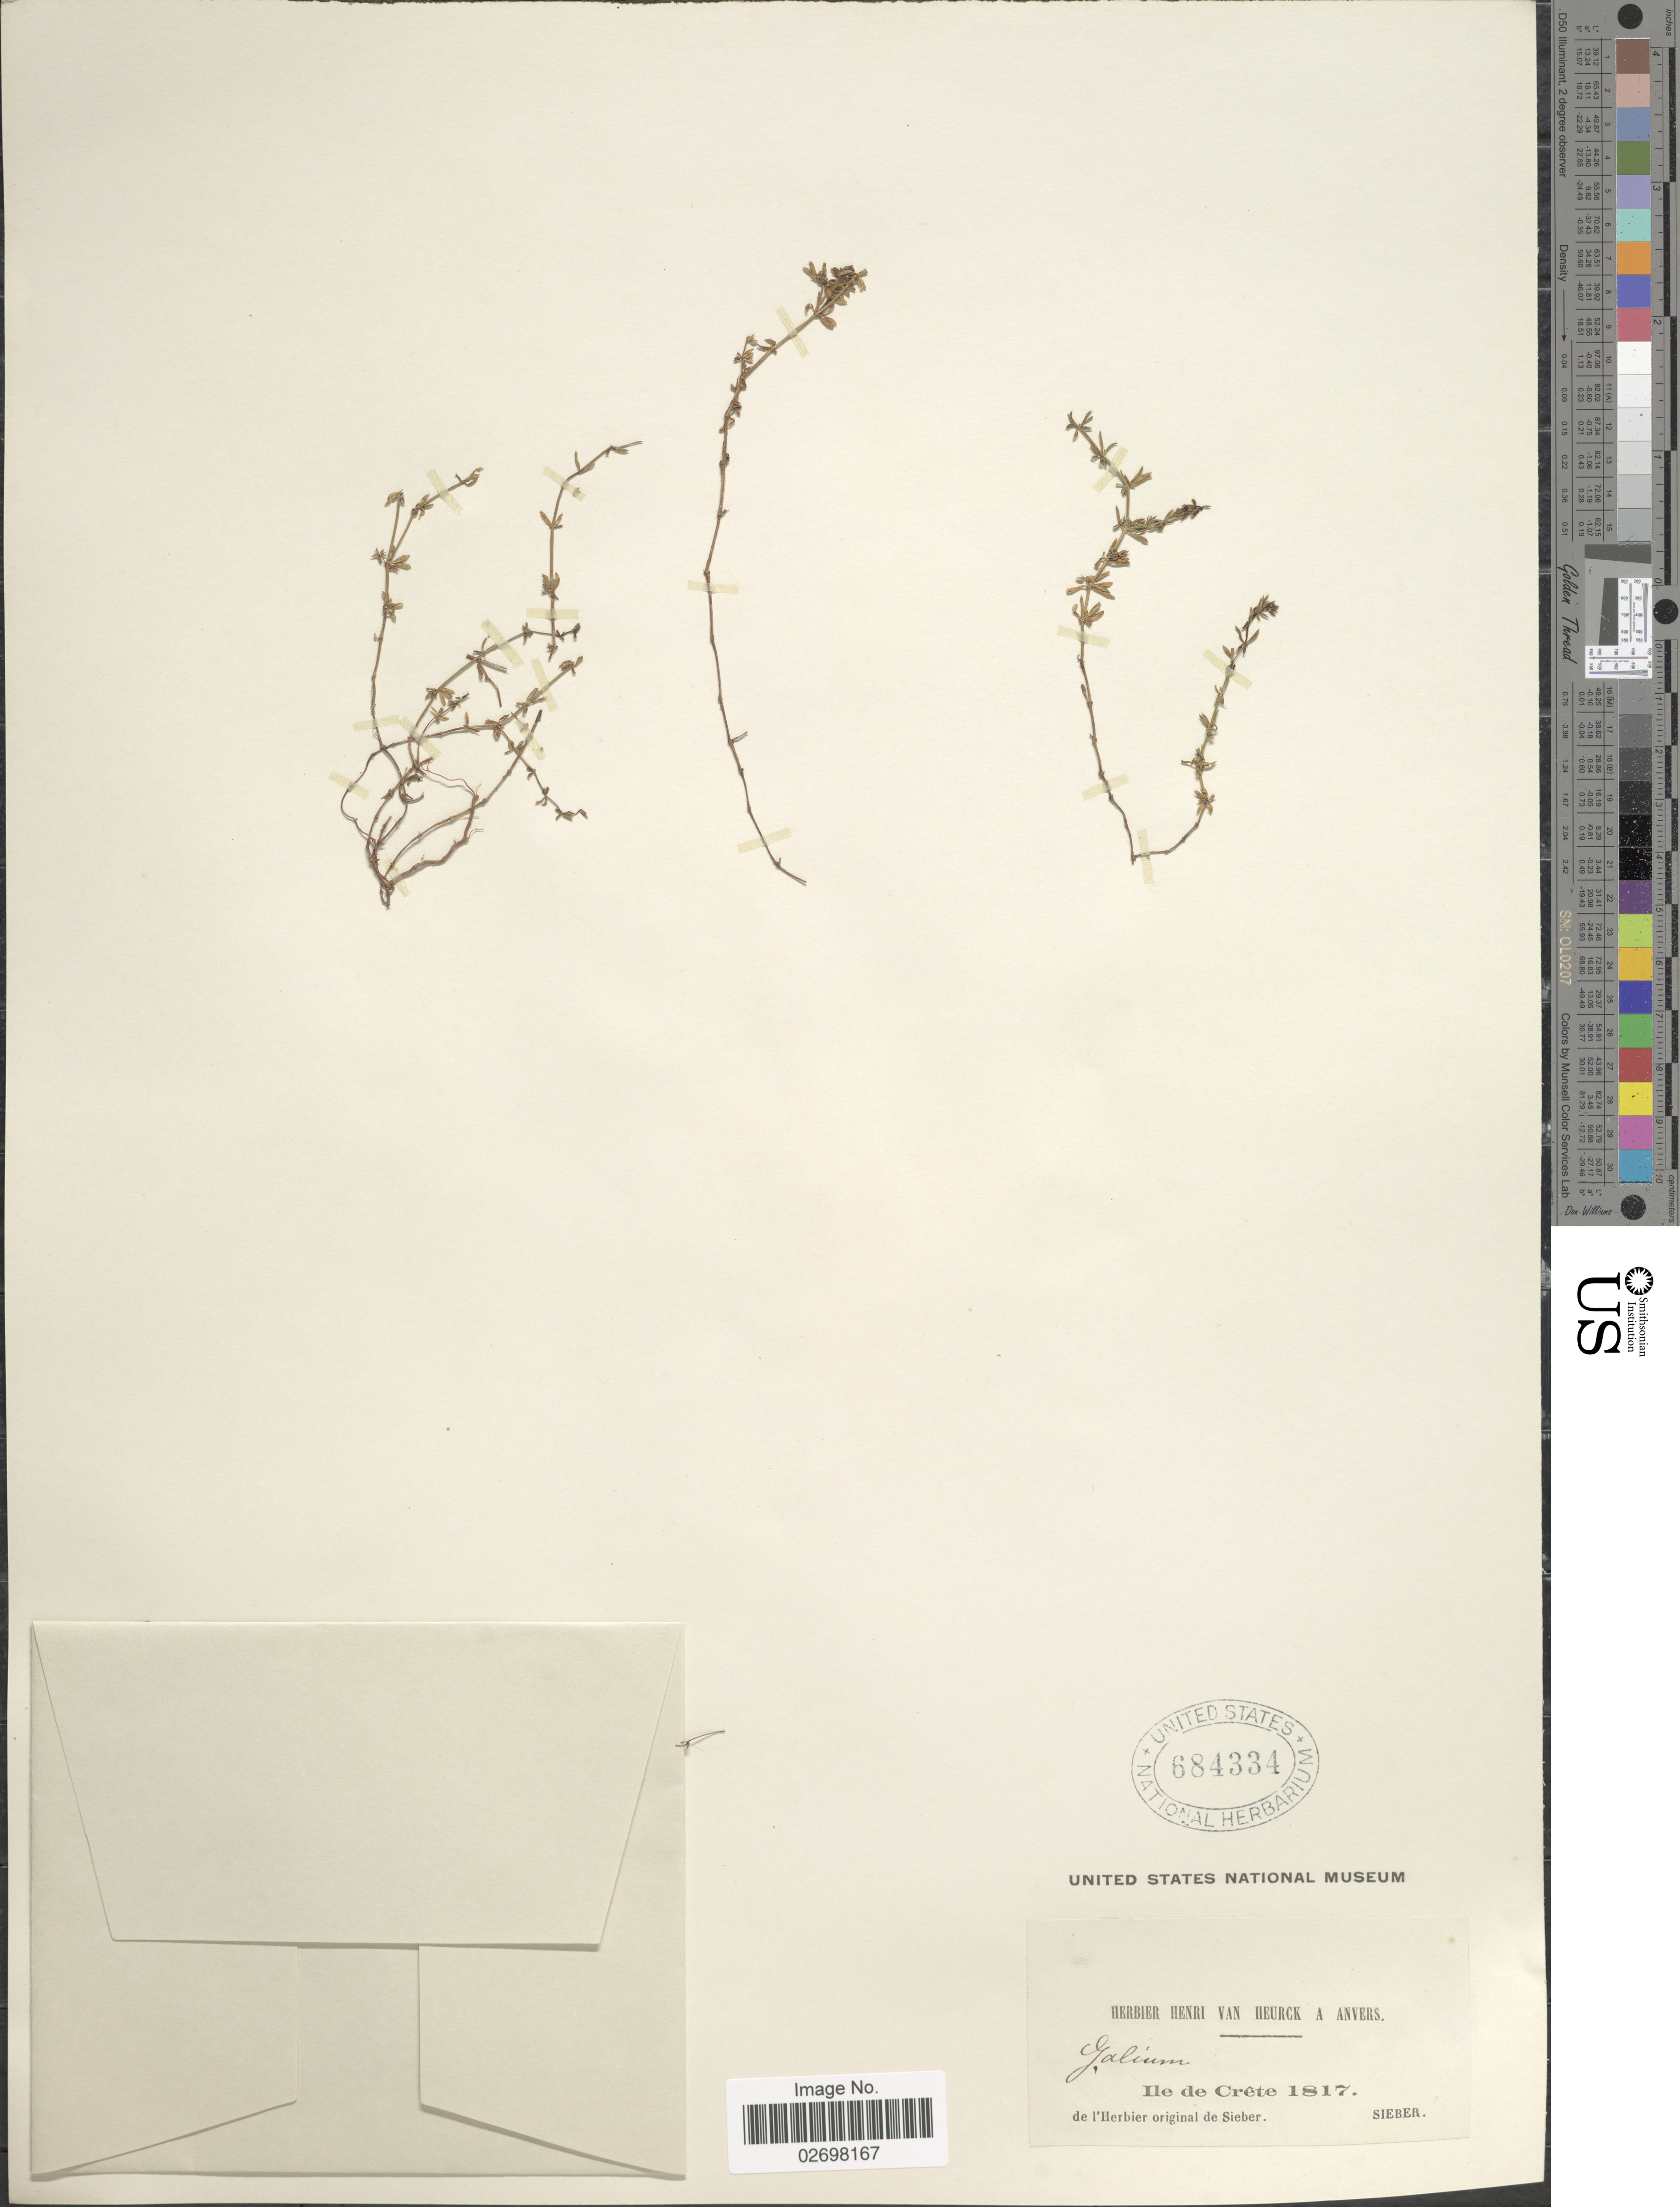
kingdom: Plantae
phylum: Tracheophyta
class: Magnoliopsida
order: Gentianales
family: Rubiaceae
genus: Galium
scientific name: Galium sp.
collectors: -- Sieber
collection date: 1817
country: Greece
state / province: Crete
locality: Ile de Crête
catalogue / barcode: US 684334